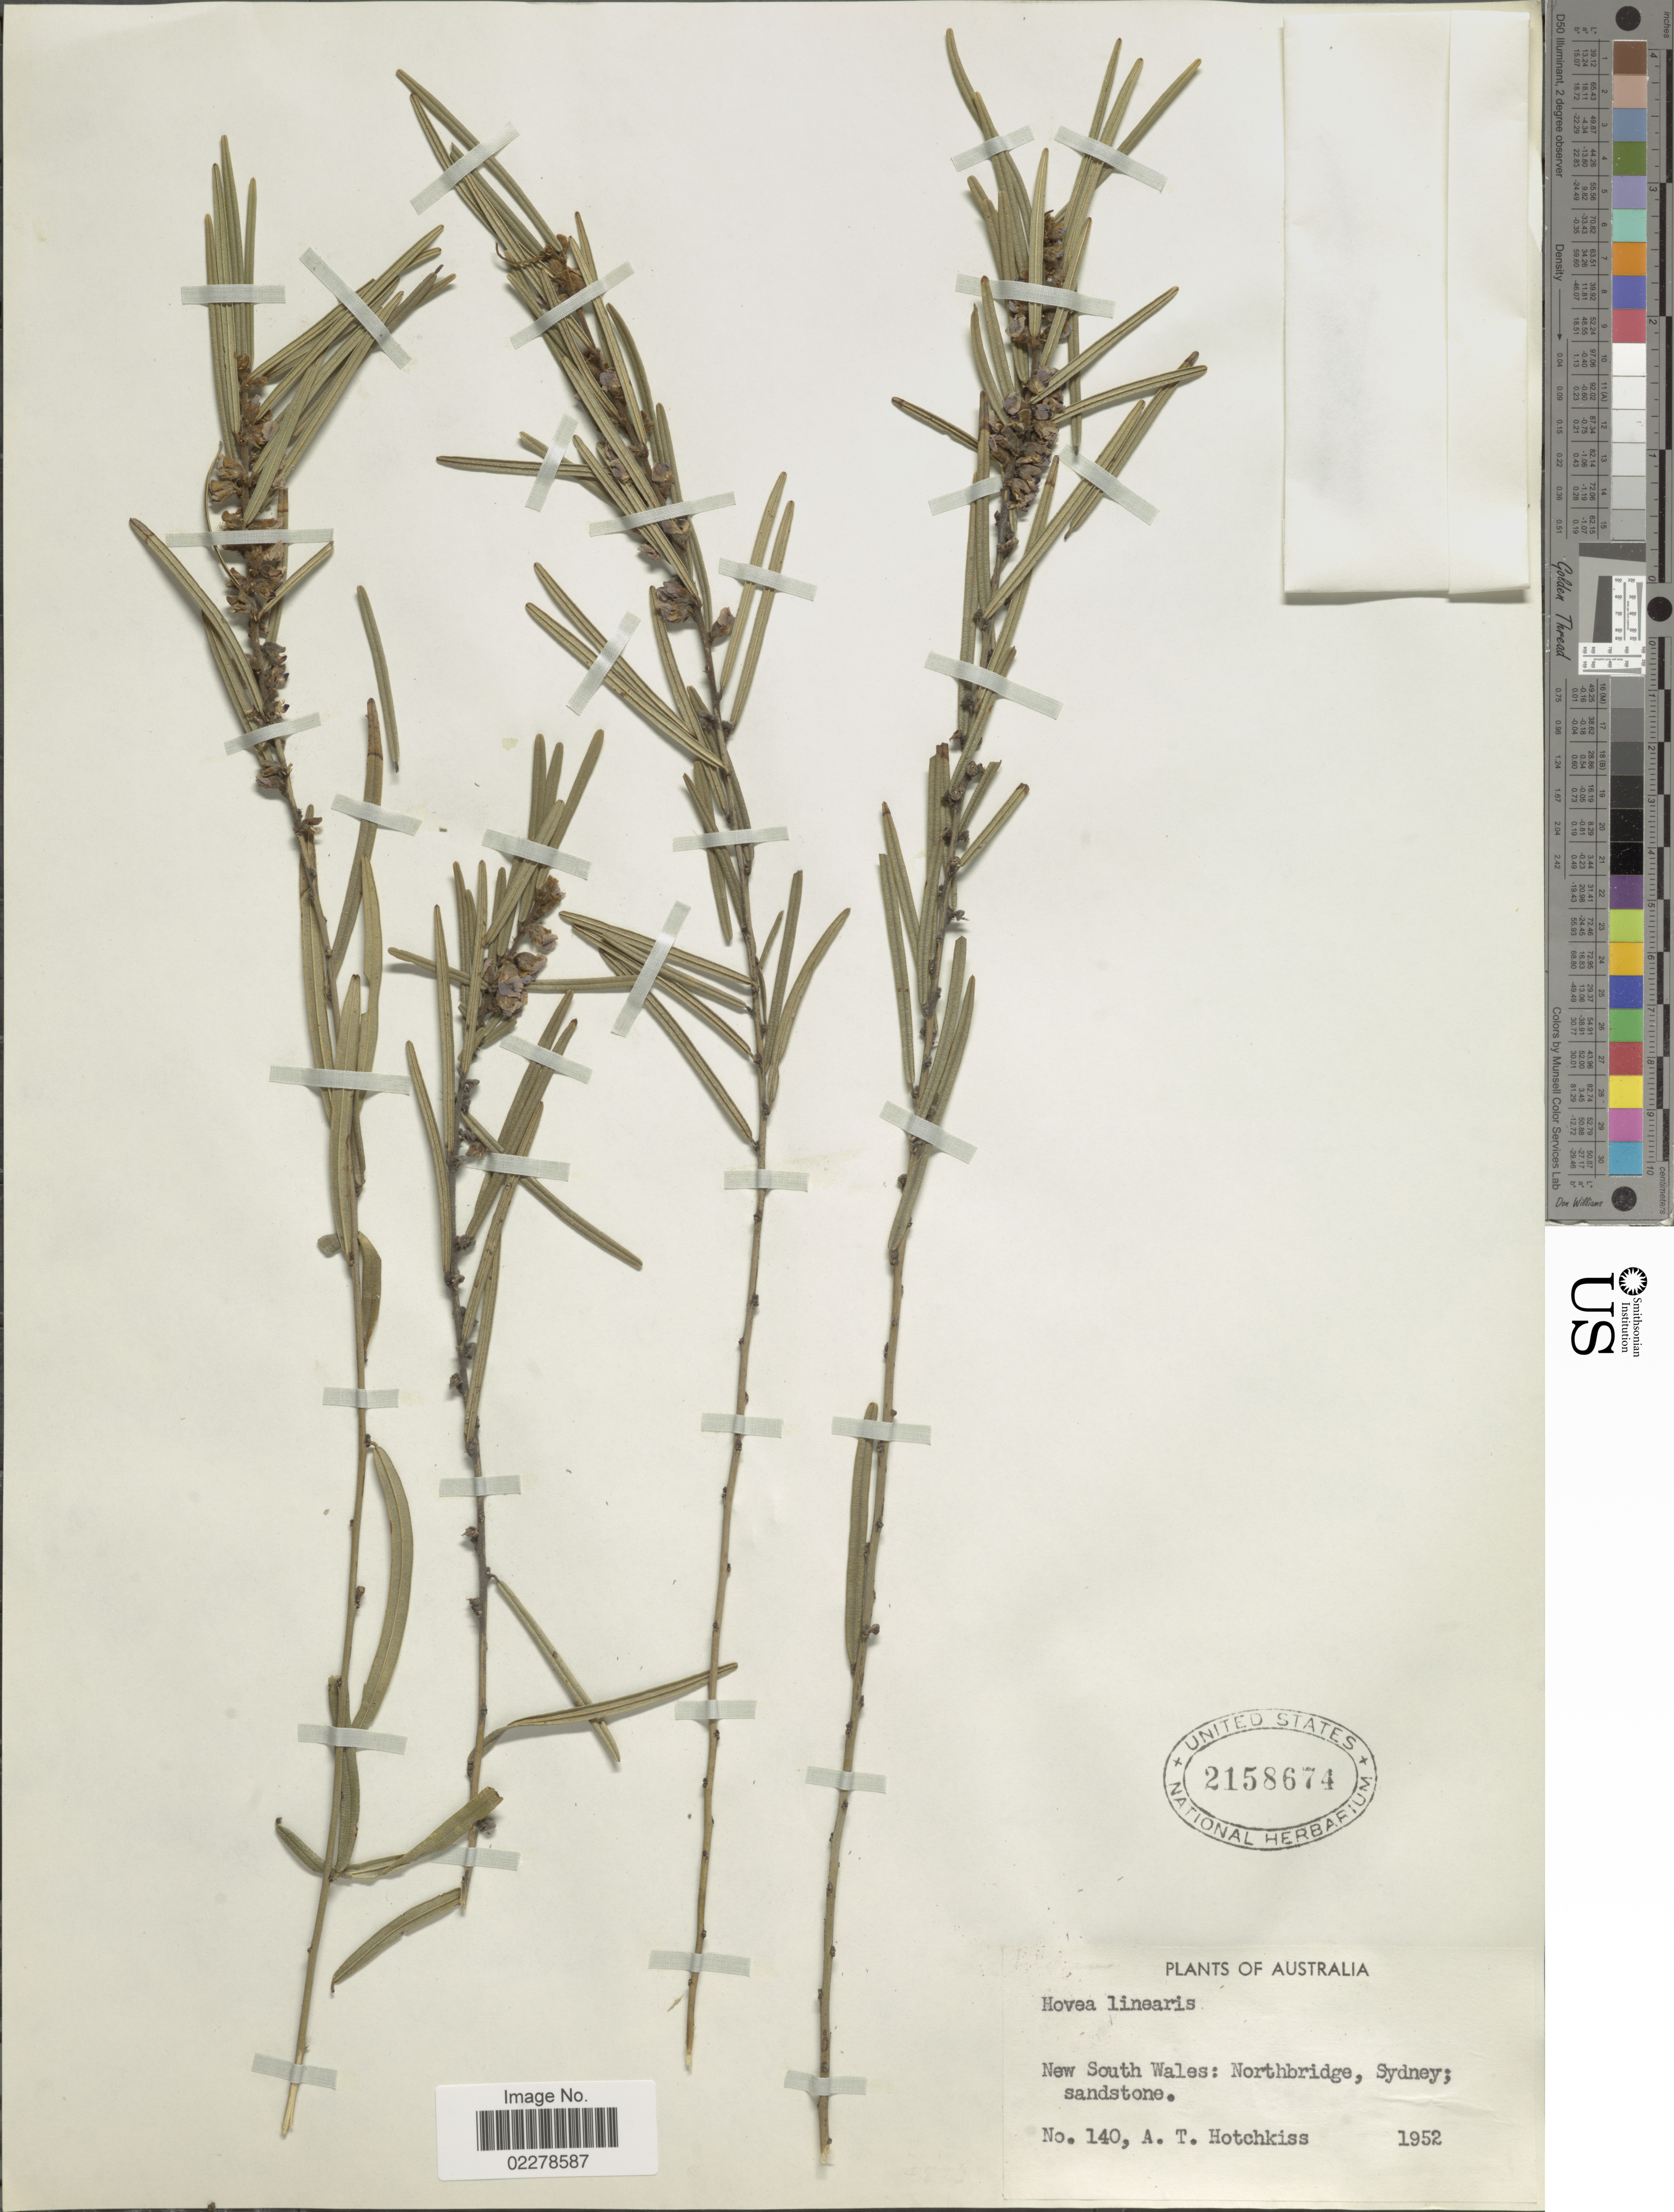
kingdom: Plantae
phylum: Tracheophyta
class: Magnoliopsida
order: Fabales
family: Fabaceae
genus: Hovea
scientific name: Hovea linearis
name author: R. Br.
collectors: A. Hotchkiss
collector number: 140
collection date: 1952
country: Australia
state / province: New South Wales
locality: Northbridge, Sydney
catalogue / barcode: US 2158674